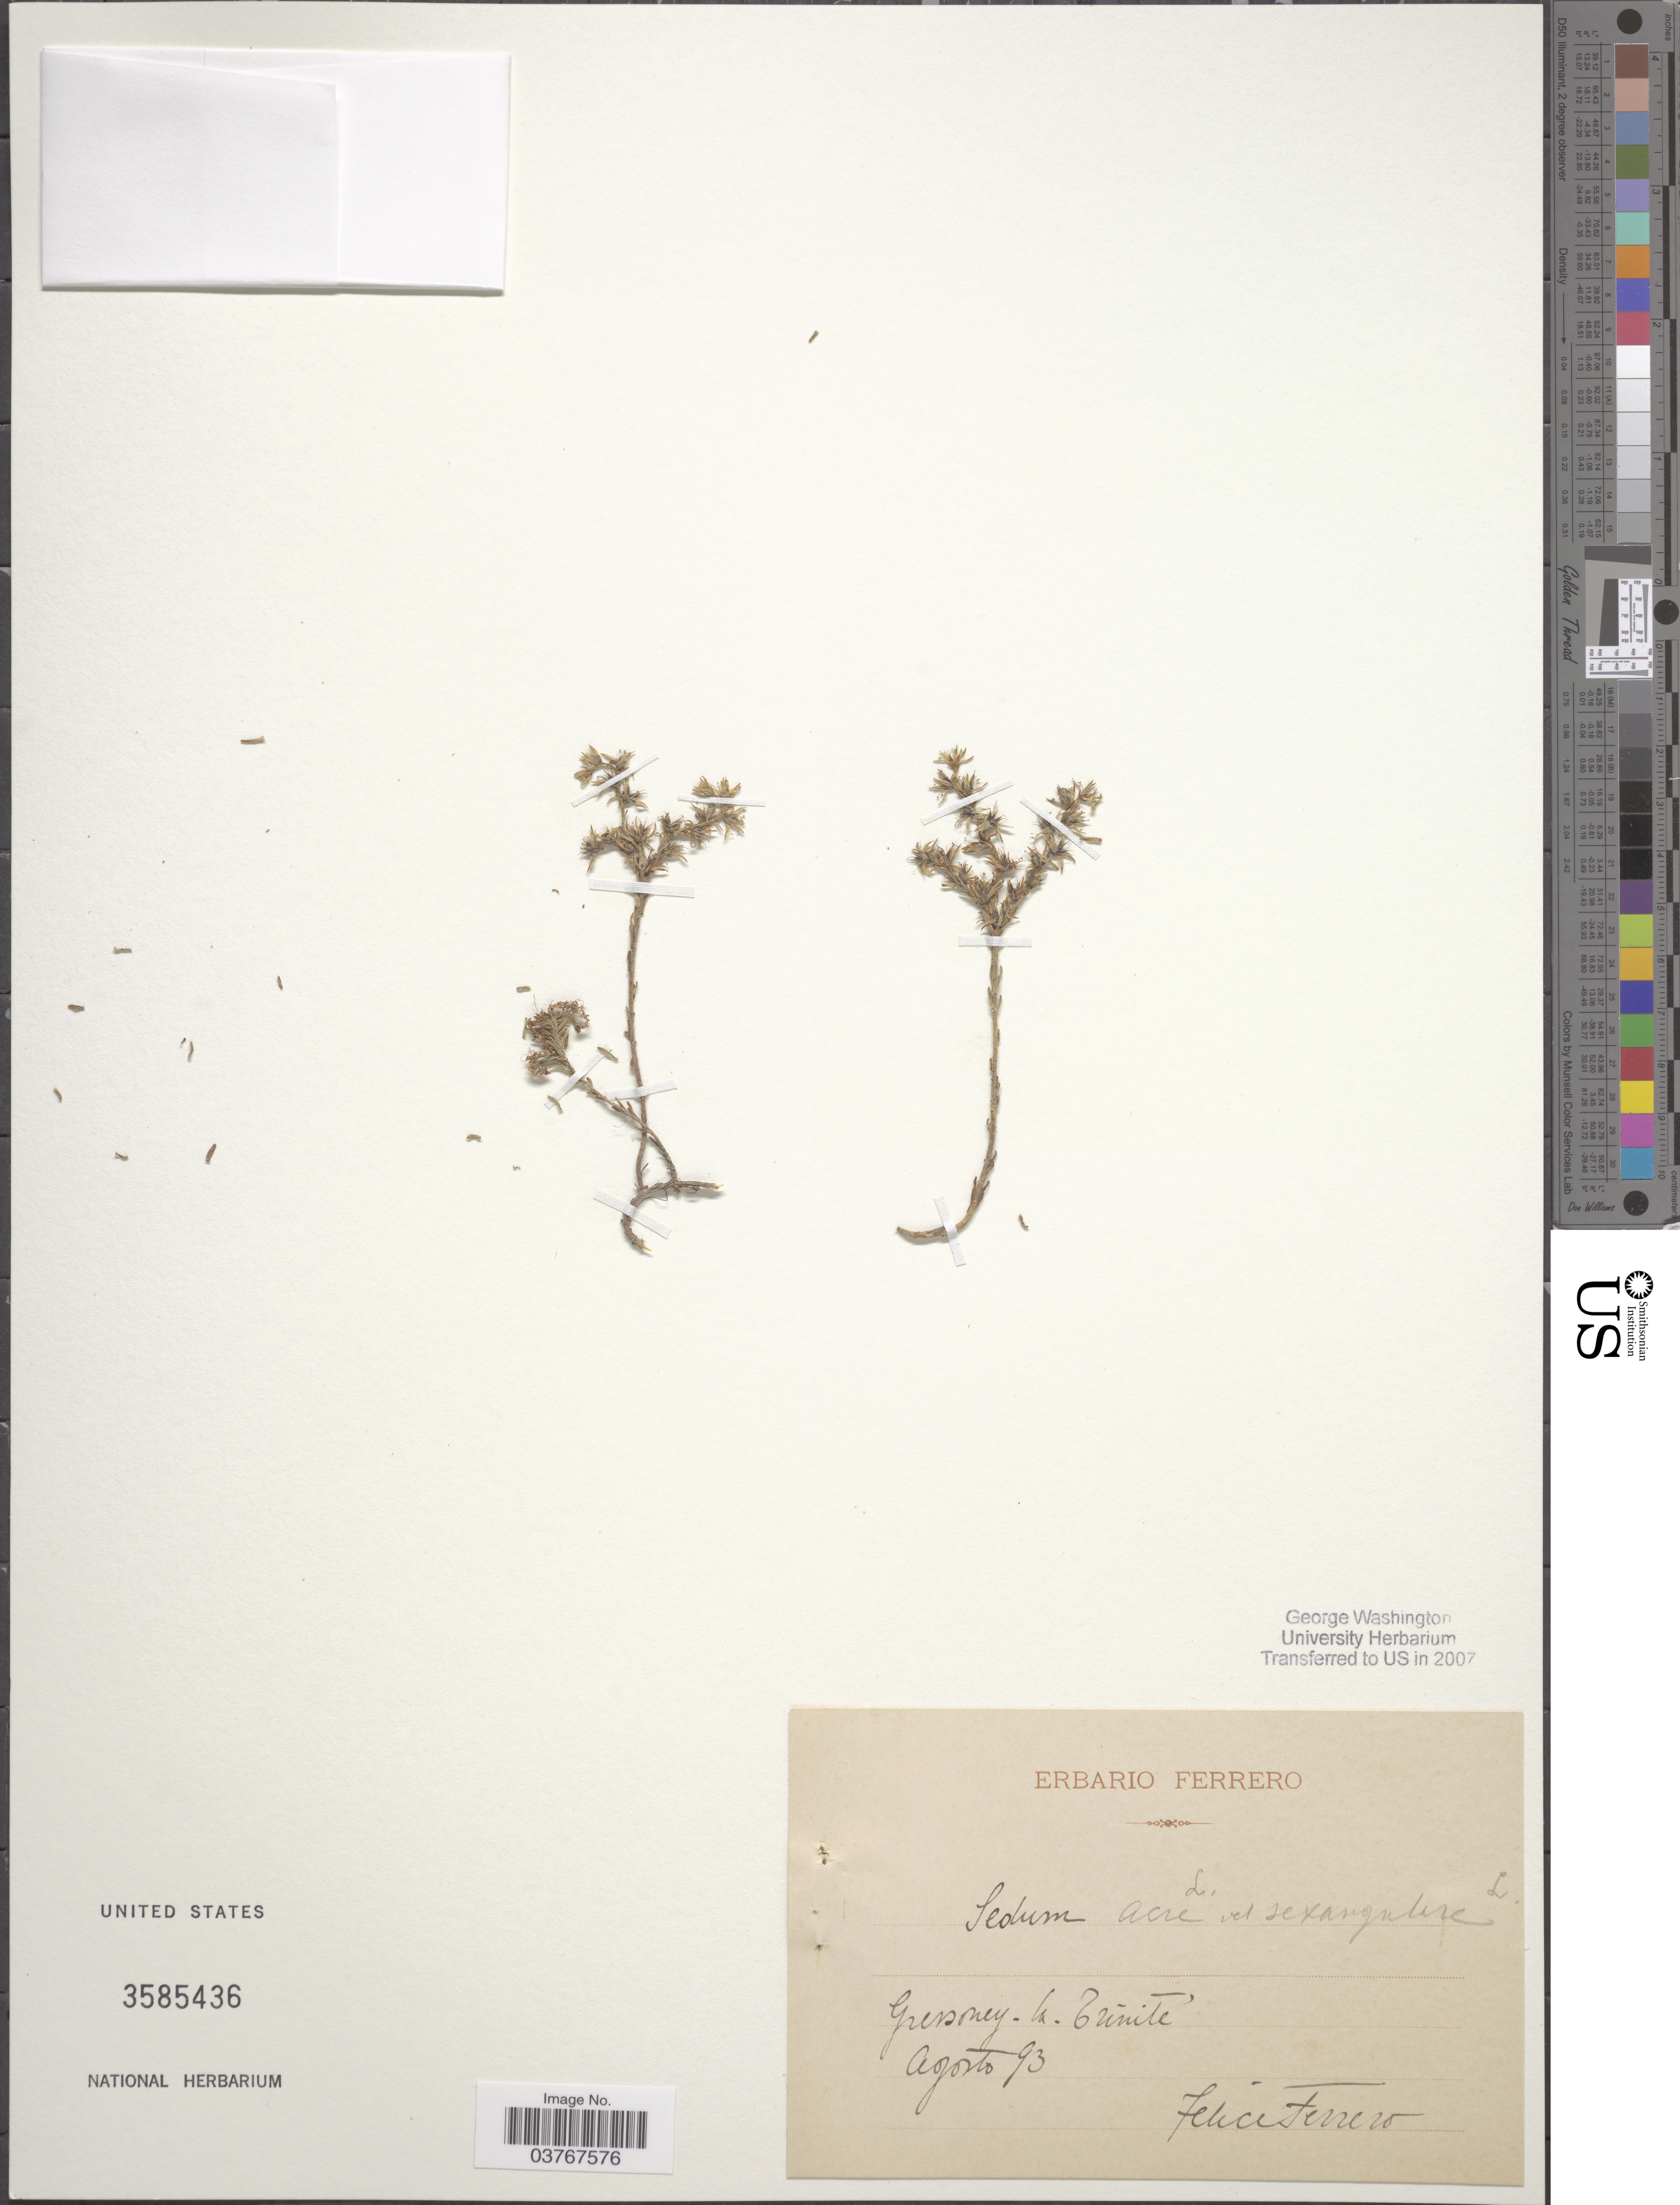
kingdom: Plantae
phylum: Tracheophyta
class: Magnoliopsida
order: Saxifragales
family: Crassulaceae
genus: Sedum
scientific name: Sedum acre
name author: L.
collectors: F. Ferrero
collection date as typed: Transcribed d/m/y: /8/93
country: Italy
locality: Gresoney. la. Trinite.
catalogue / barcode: US 3585436